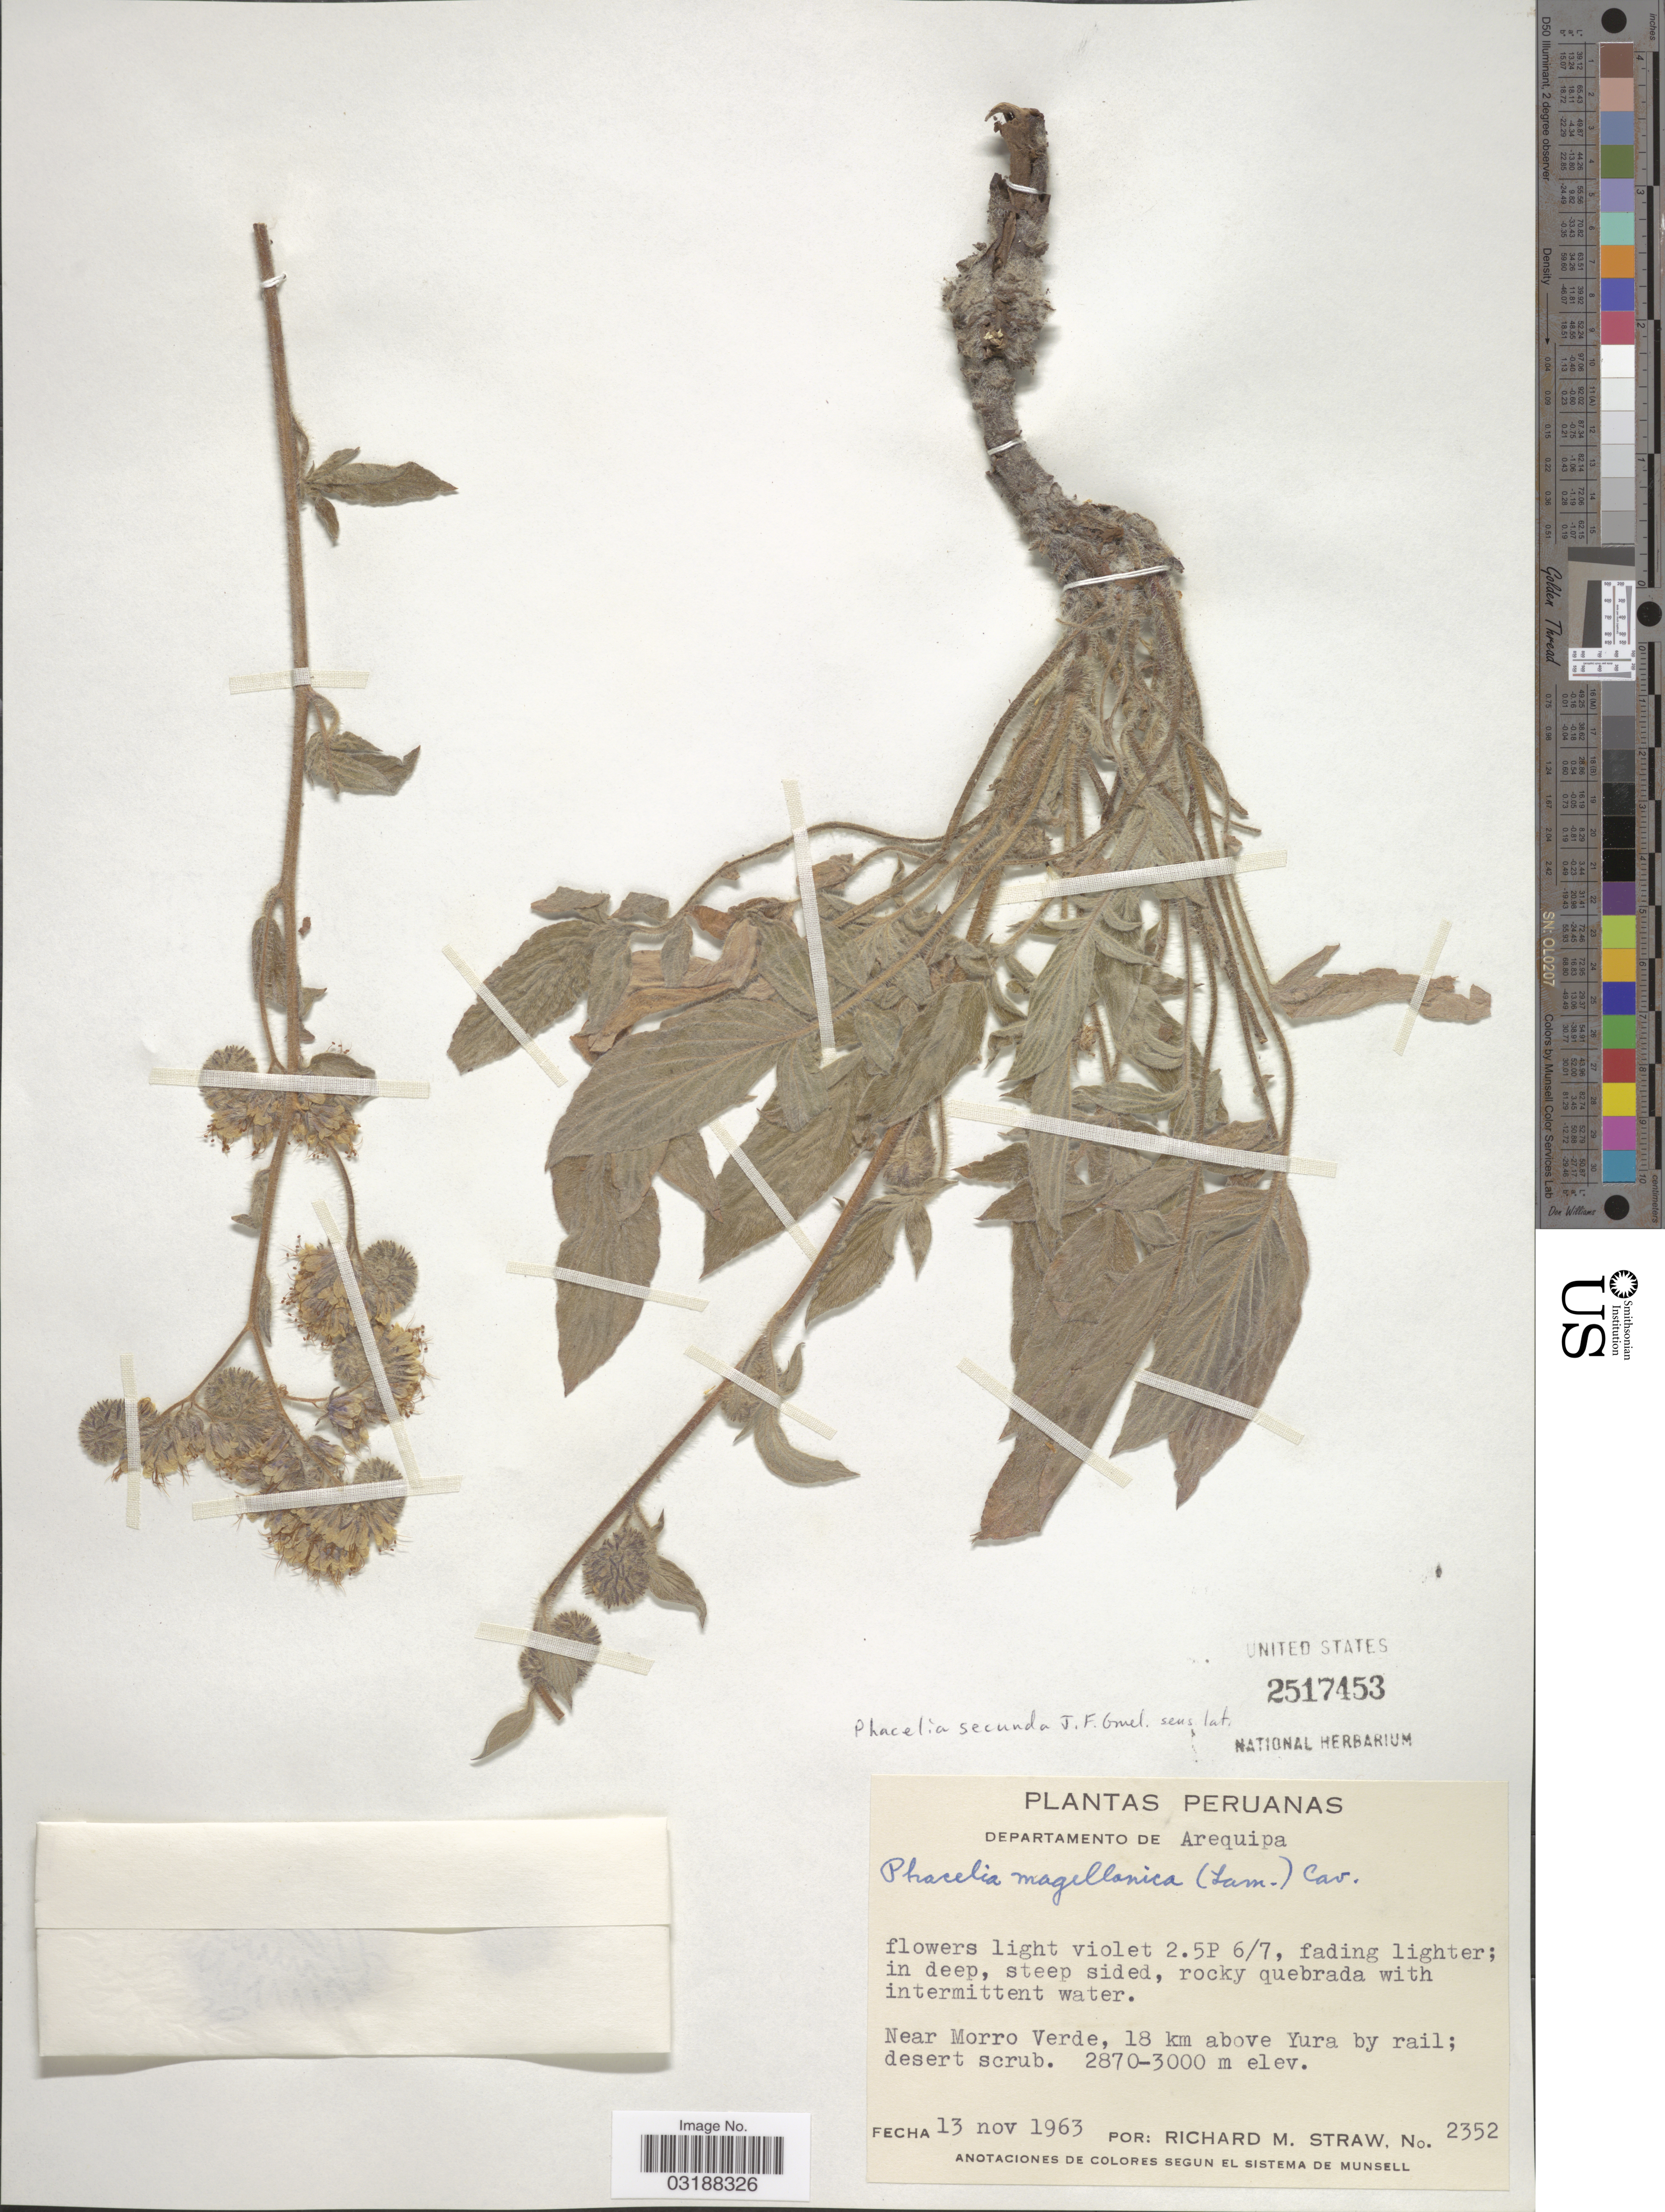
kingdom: Plantae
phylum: Tracheophyta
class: Magnoliopsida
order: Boraginales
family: Hydrophyllaceae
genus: Phacelia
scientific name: Phacelia secunda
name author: J.F. Gmel.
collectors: R. M. Straw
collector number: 2352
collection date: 1963-11-13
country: Peru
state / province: Arequipa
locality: Departamento de Arequipa. Near Morro Verde, 18 km above Yura by rail.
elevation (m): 2870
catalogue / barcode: US 2517453